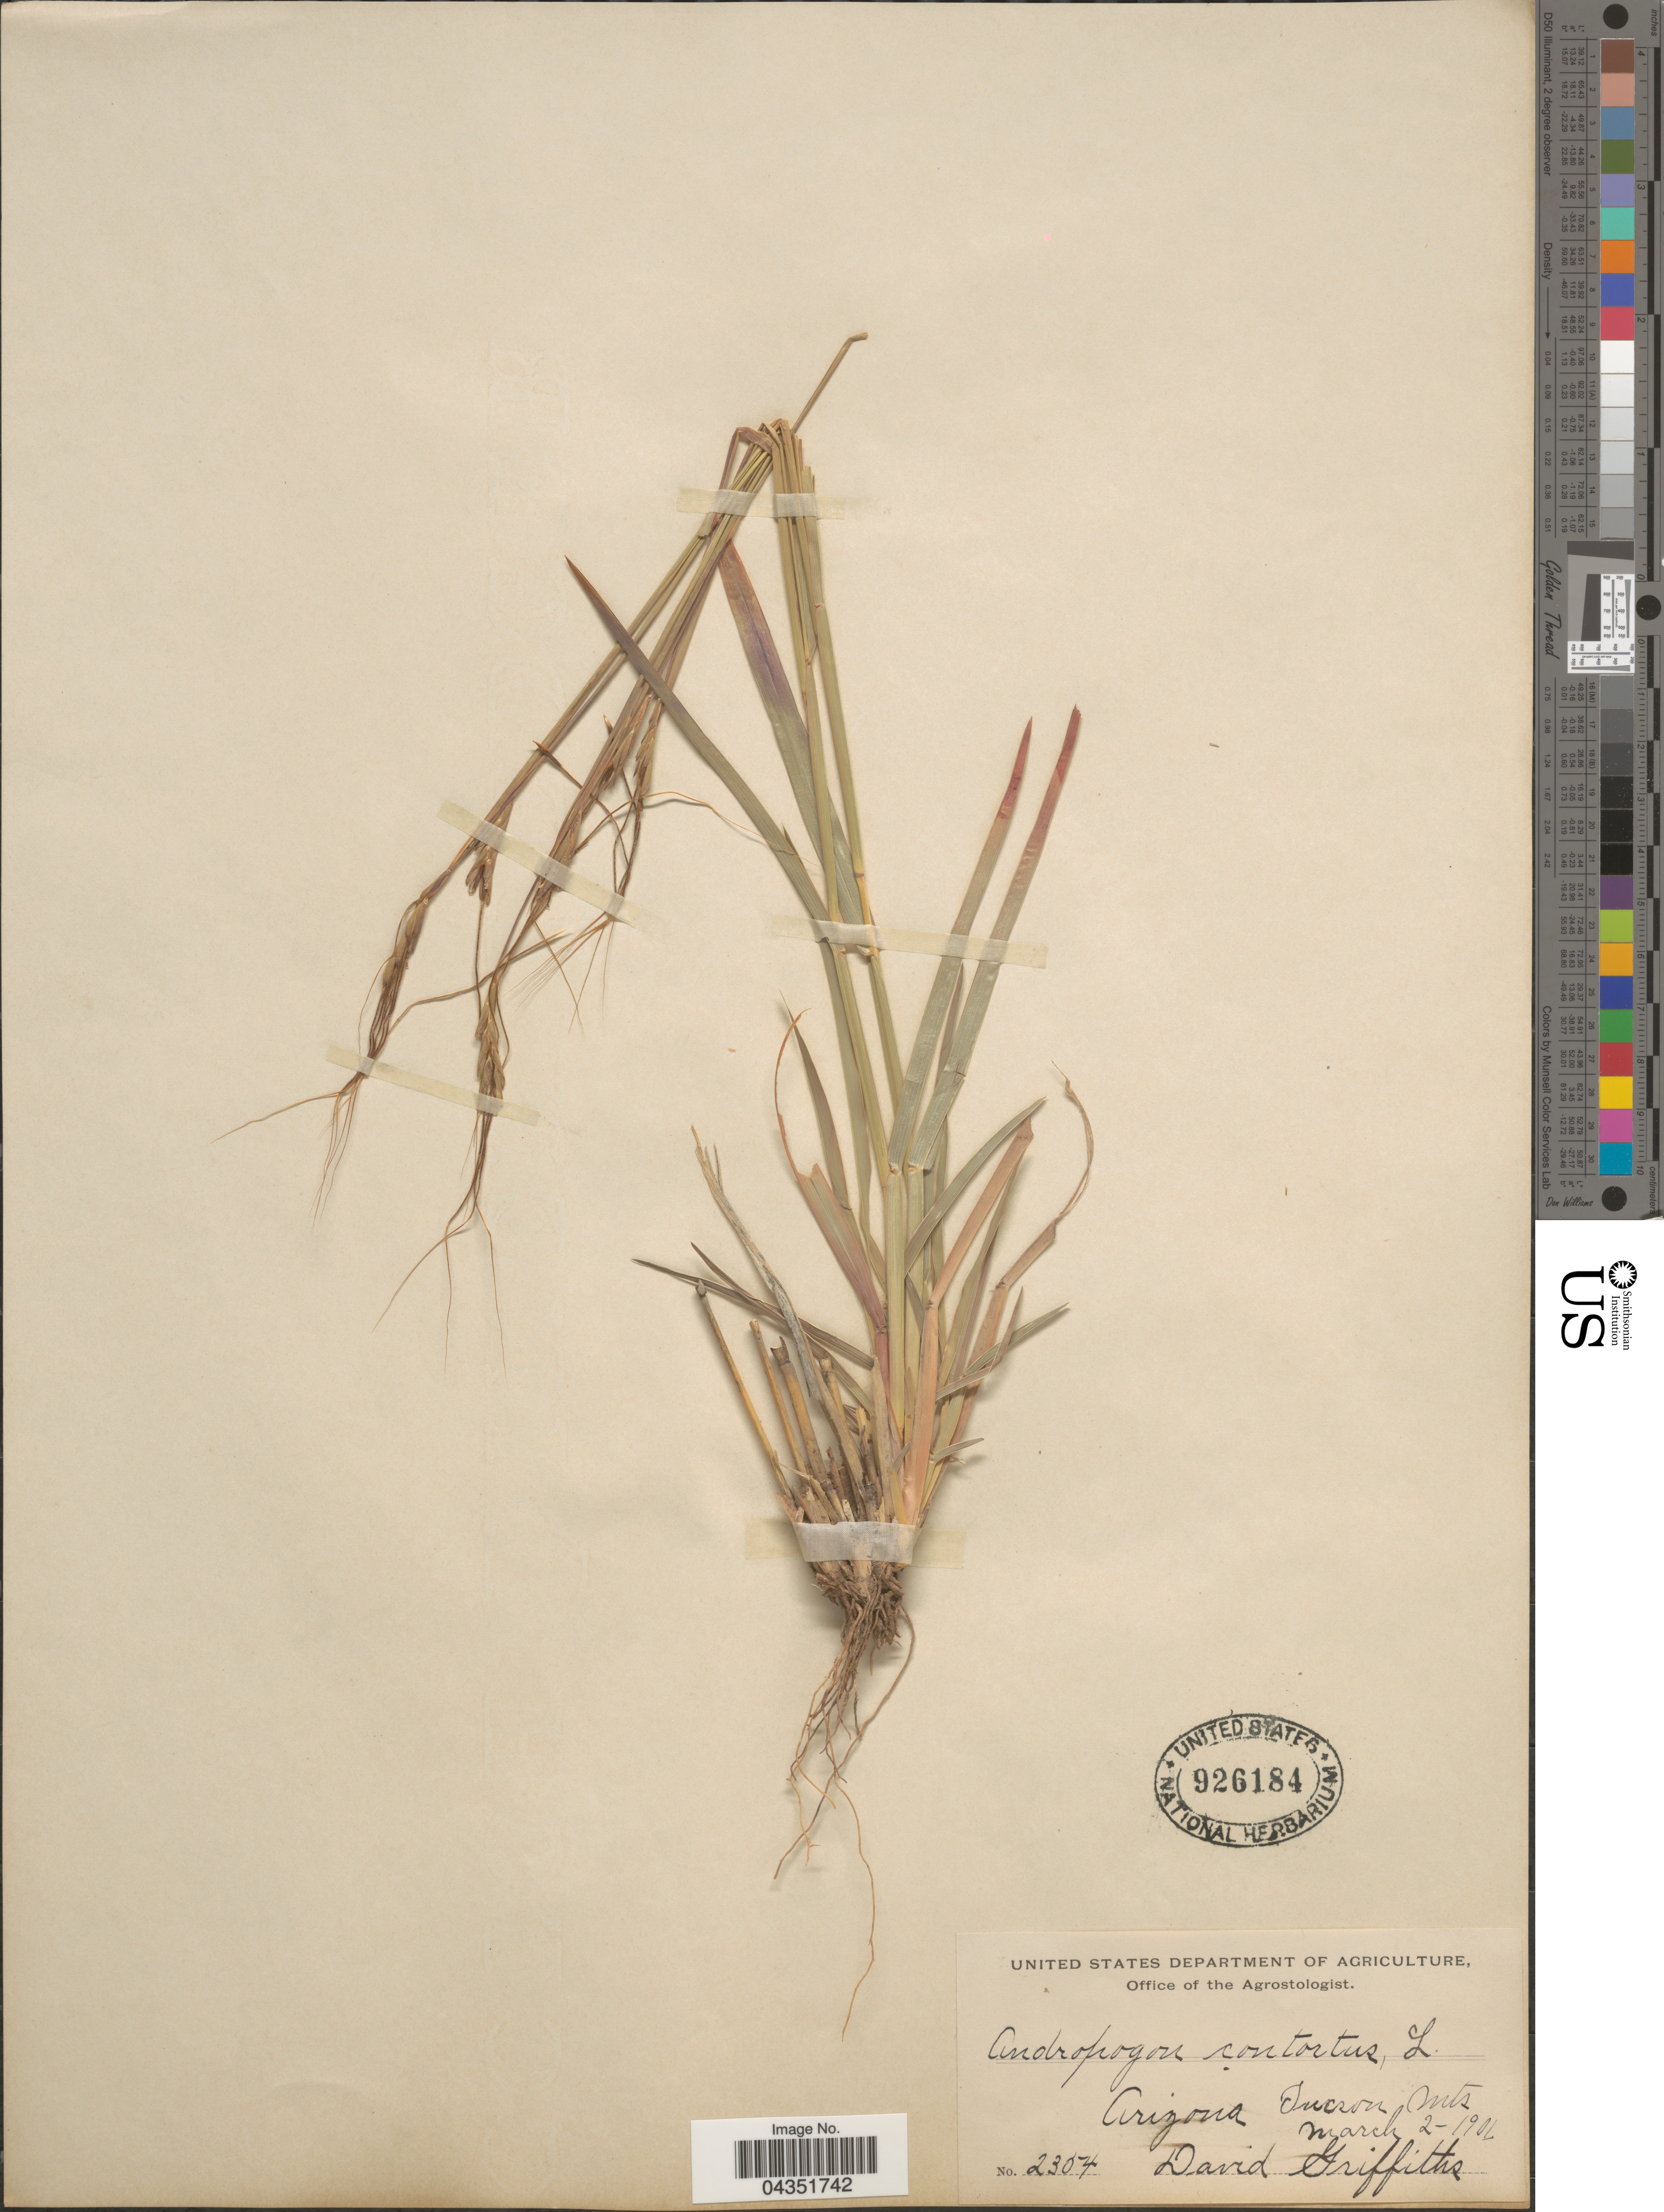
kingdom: Plantae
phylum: Tracheophyta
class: Liliopsida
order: Poales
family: Poaceae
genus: Heteropogon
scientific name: Heteropogon contortus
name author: (L.) P. Beauv. ex Roem. & Schult.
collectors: D. Griffiths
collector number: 2354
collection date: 1902-03-02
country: United States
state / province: Arizona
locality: Tucson Mts.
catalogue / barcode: US 926184